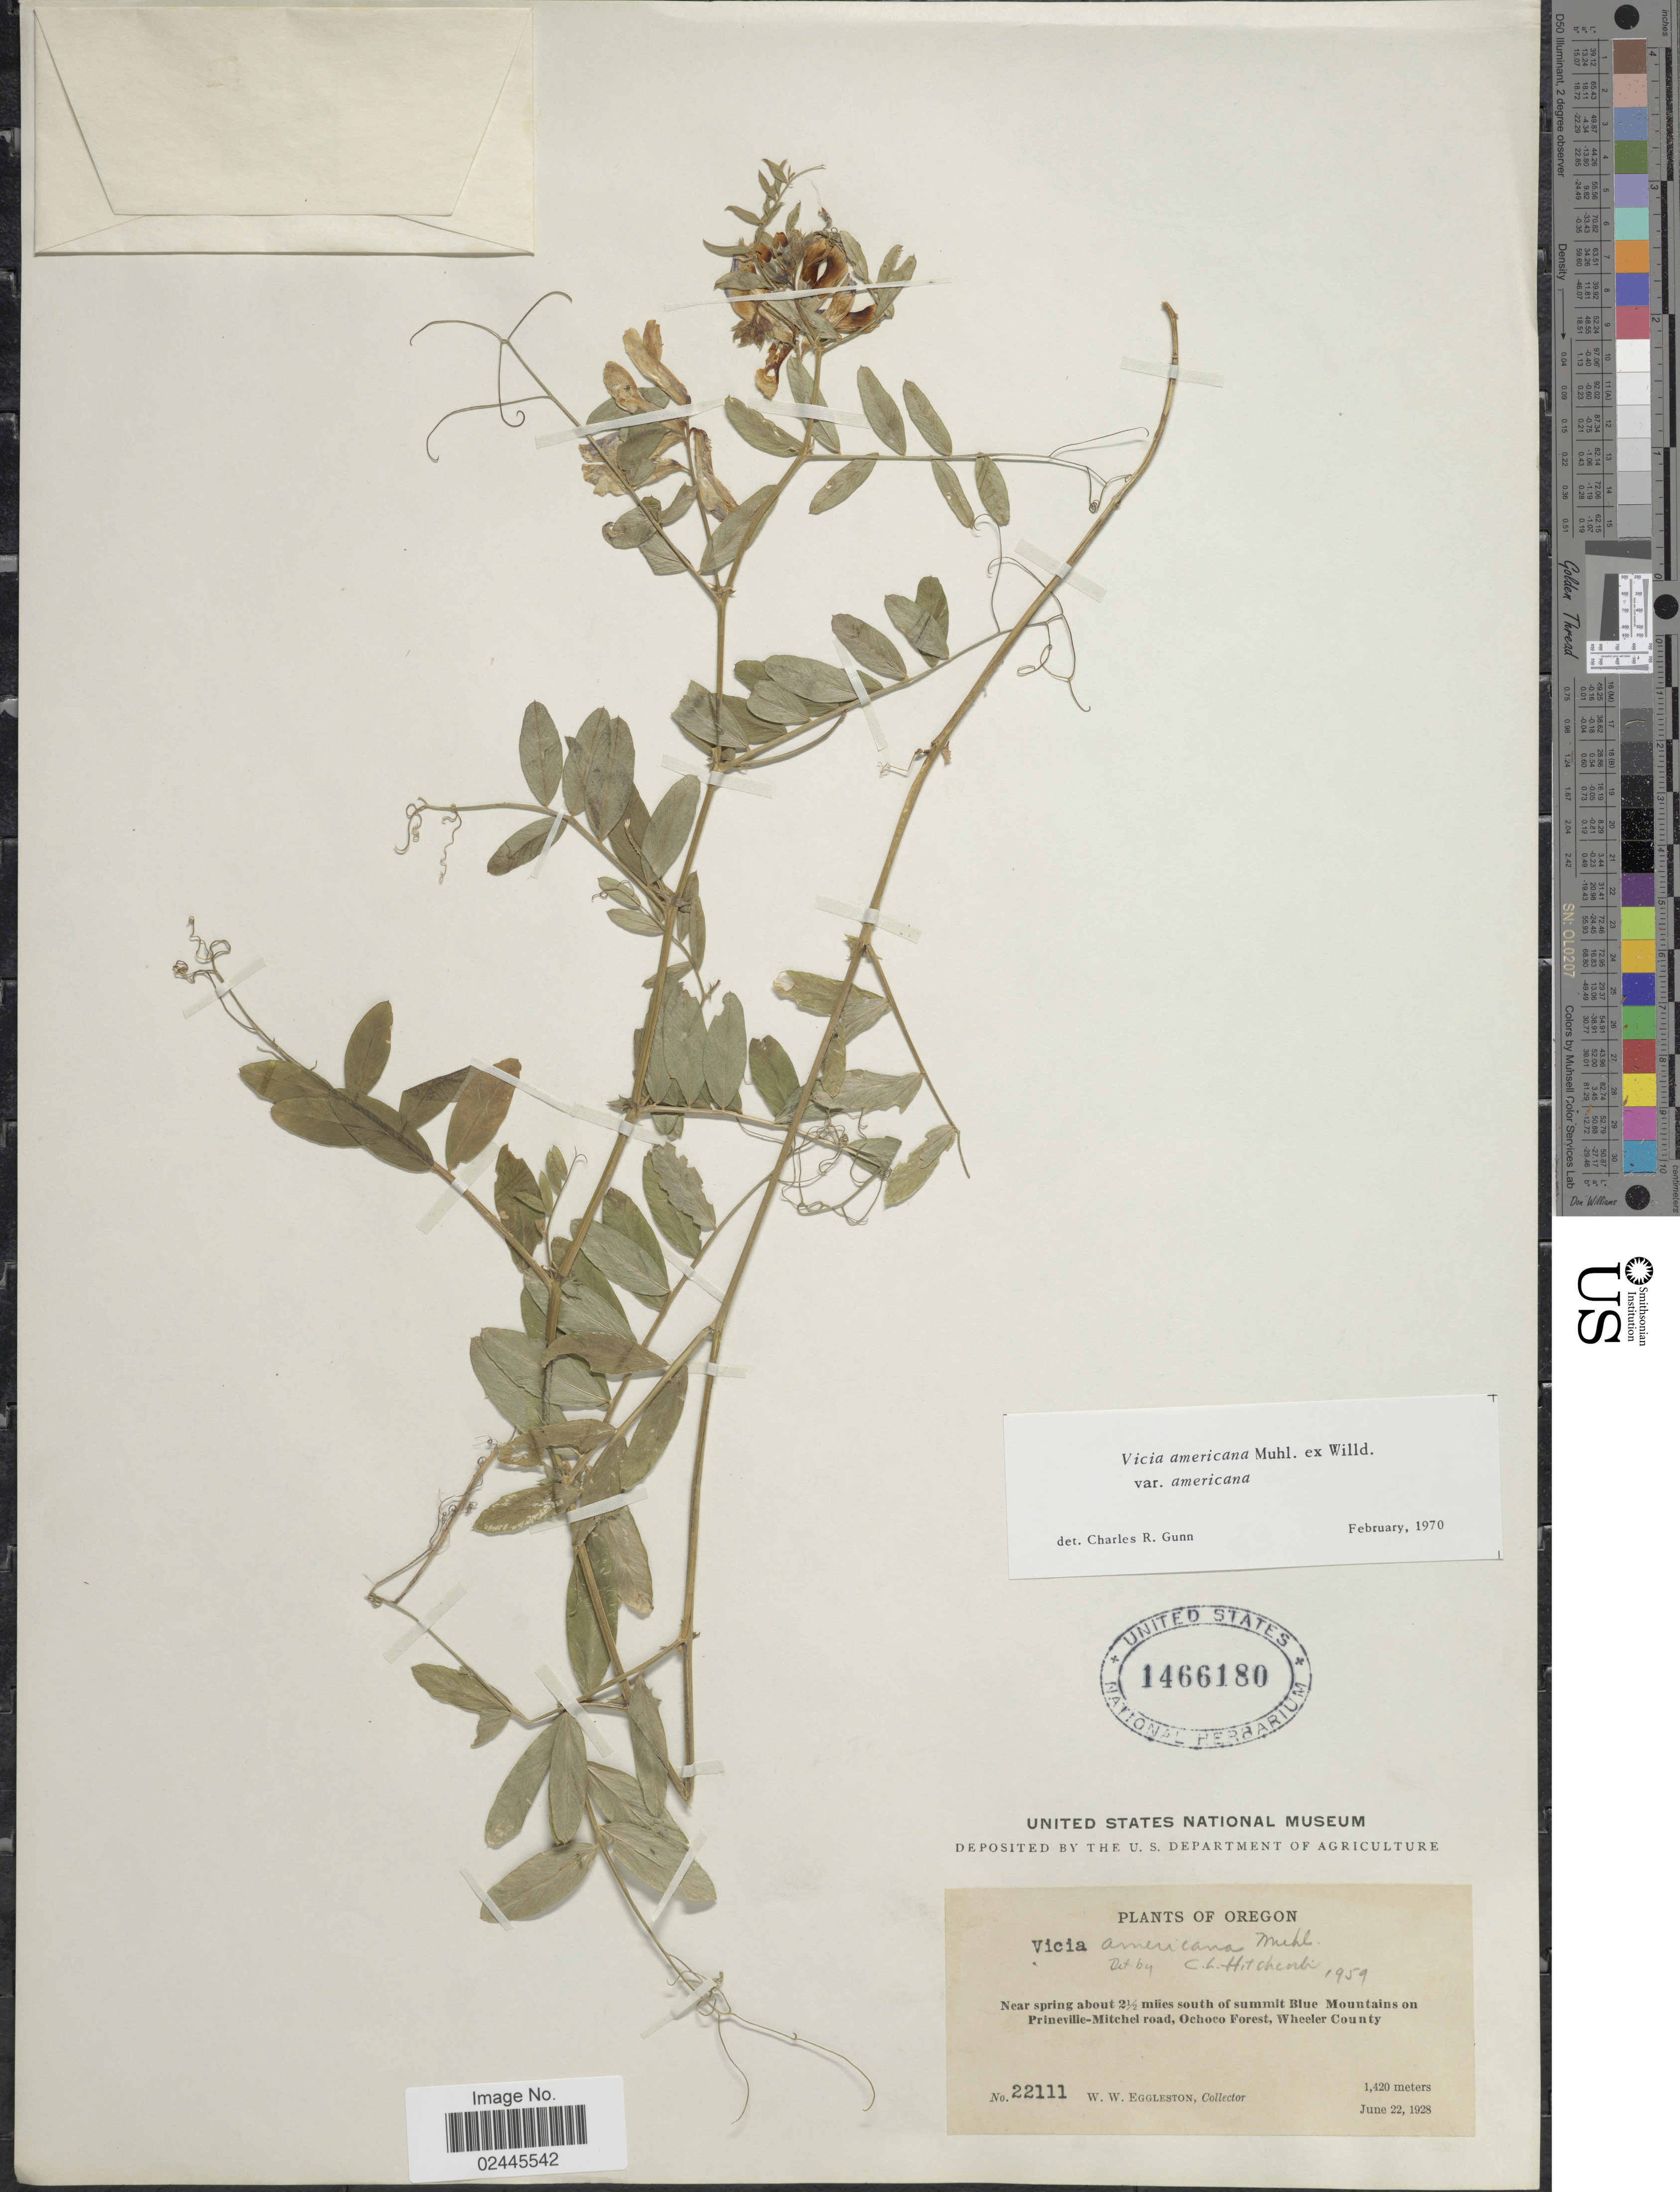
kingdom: Plantae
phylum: Tracheophyta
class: Magnoliopsida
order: Fabales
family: Fabaceae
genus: Vicia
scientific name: Vicia americana var. americana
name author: Muhl. ex Willd.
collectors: W. W. Eggleston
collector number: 22111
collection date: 1928-06-22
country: United States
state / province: Oregon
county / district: Wheeler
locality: Near spring about 2 1/2 miles south of summit Blue Mountains on Prineville-Mitchel road, Ochoco Forest, Wheeler County.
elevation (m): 1420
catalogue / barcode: US 1466180